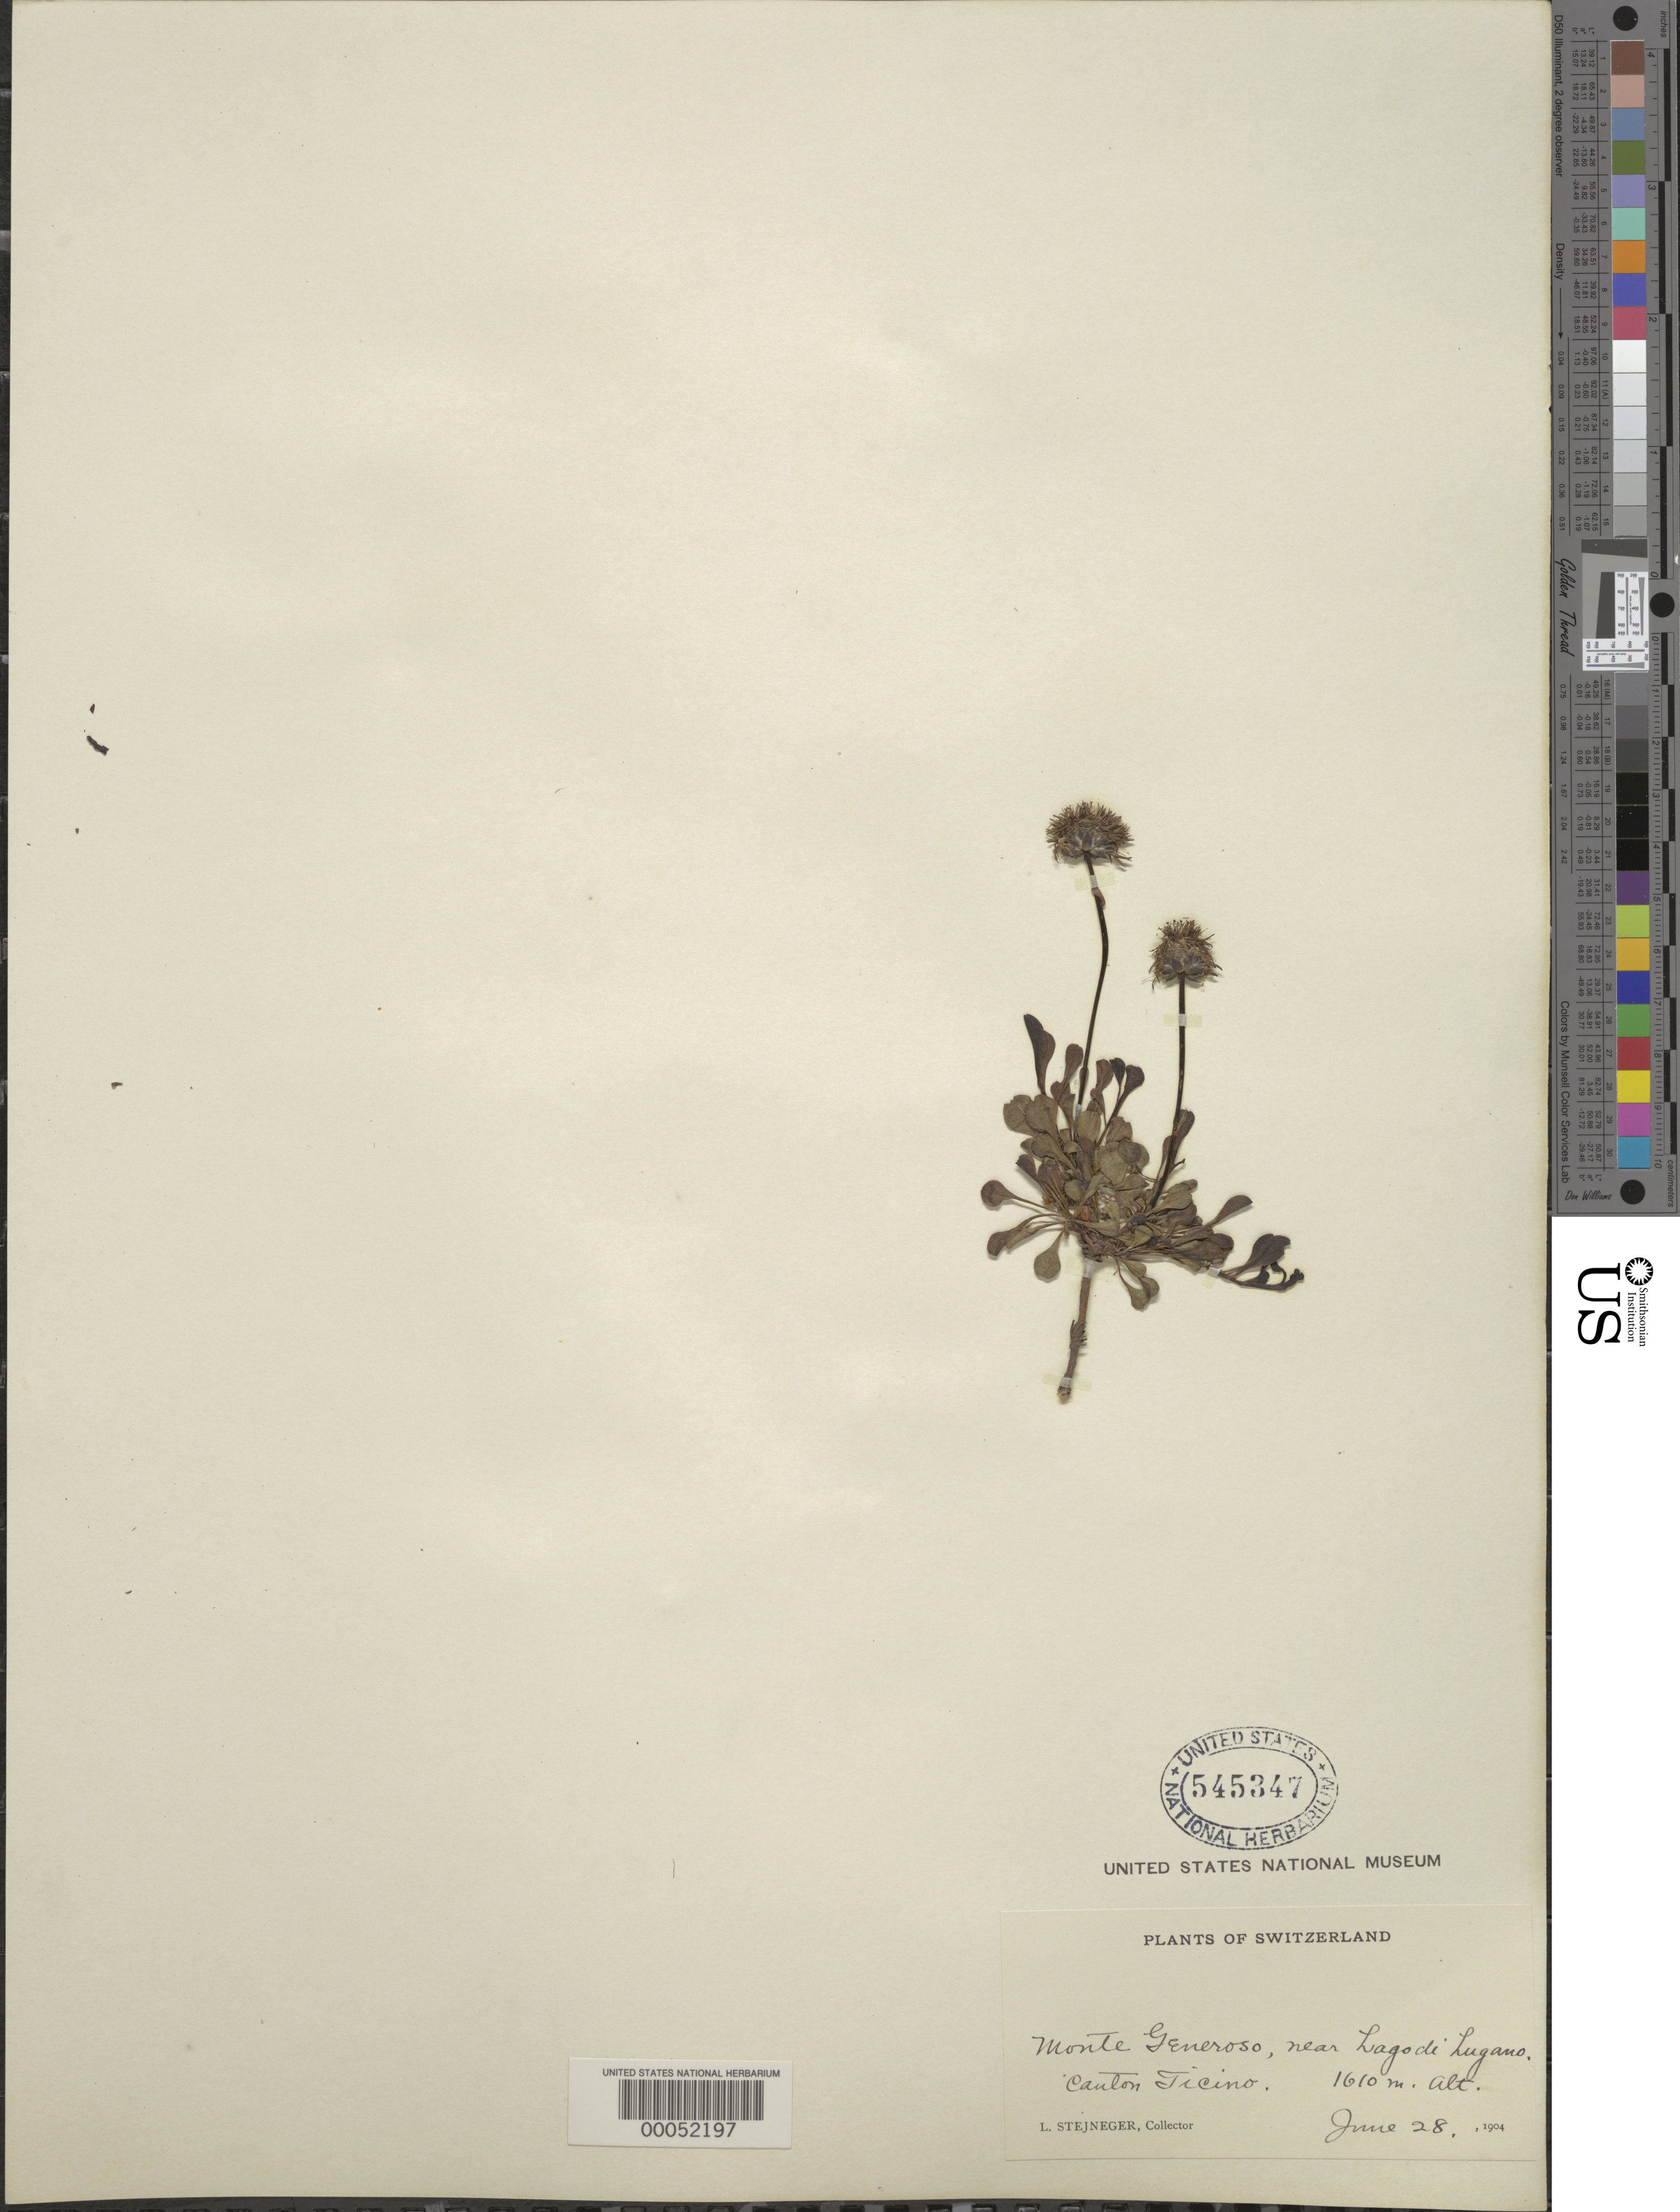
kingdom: Plantae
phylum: Tracheophyta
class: Magnoliopsida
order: Lamiales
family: Plantaginaceae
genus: Globularia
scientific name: Globularia sp.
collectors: L. Stejneger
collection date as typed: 28 Jun 1904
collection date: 1904-06-28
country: Switzerland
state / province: Ticino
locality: Monte generoso, near lagodi lugano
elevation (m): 1610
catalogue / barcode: US 545347